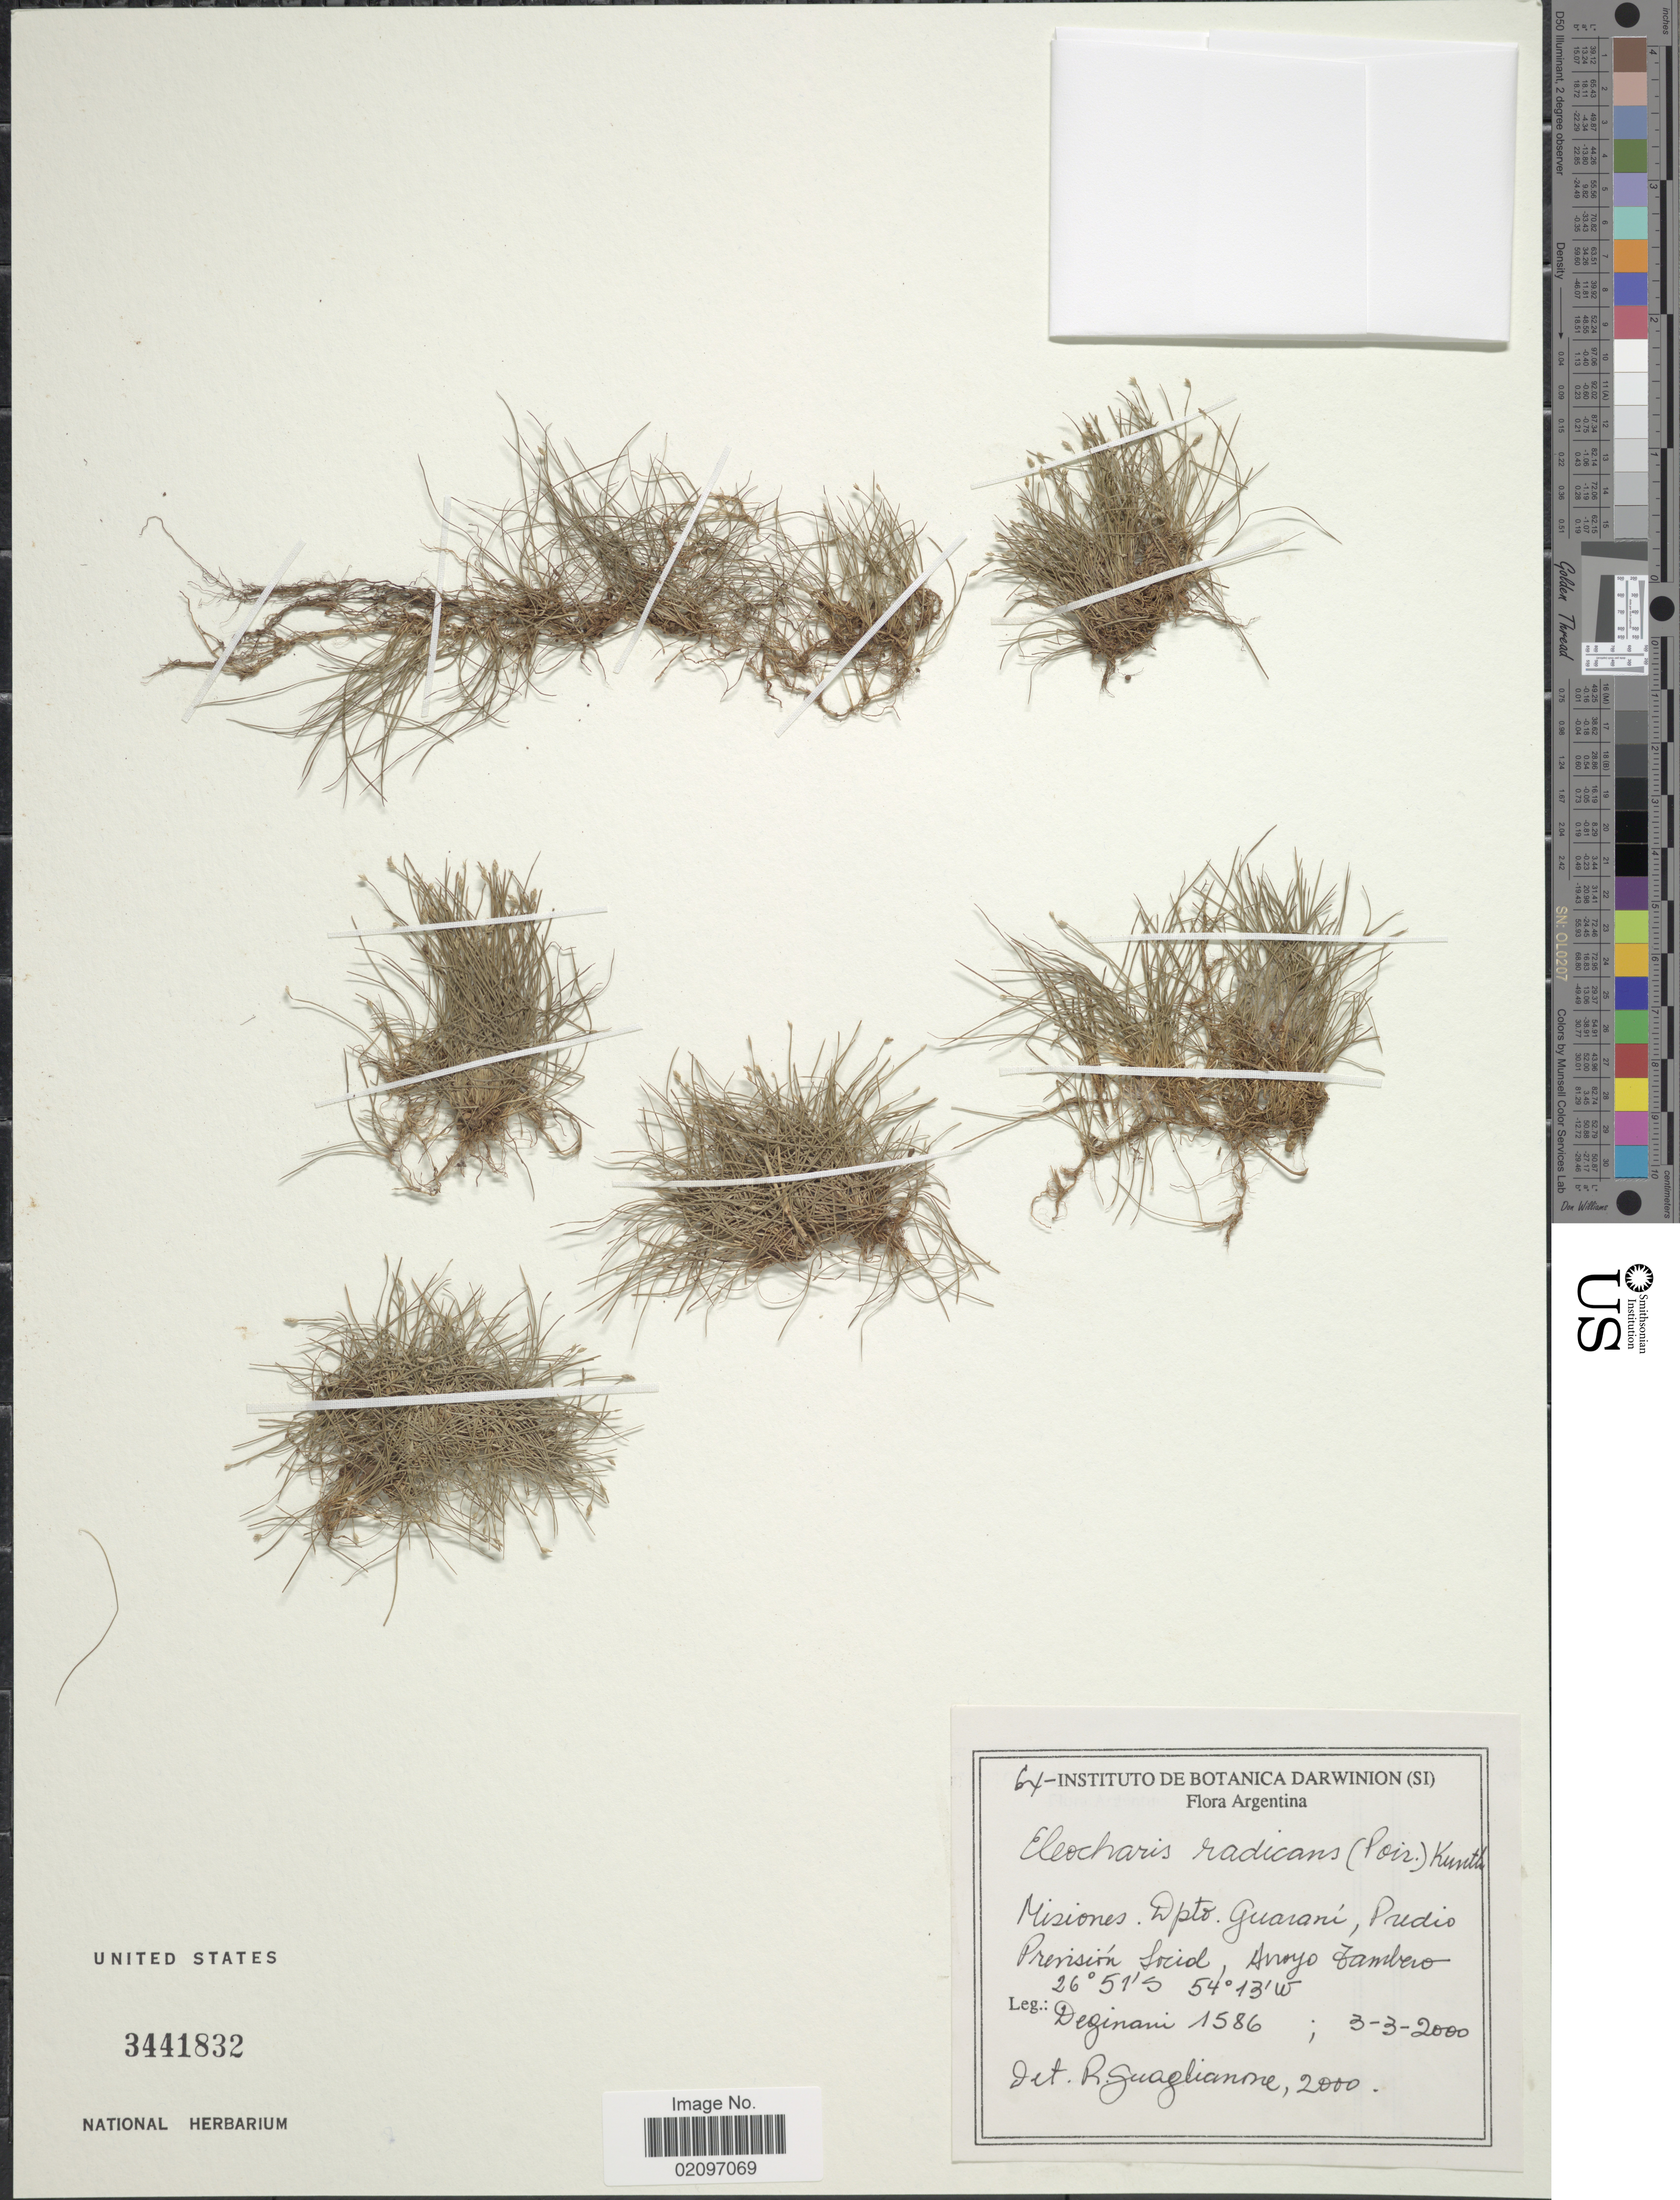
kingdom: Plantae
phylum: Tracheophyta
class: Liliopsida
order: Poales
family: Cyperaceae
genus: Eleocharis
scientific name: Eleocharis radicans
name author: (A. Dietrich) Kunth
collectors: N. Deginani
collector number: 1586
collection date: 2000-03-03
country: Argentina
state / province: Misiones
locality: Misiones. Dpto. Guarari, Predio Prevision Social, Arroyo Tambero.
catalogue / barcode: US 3441832